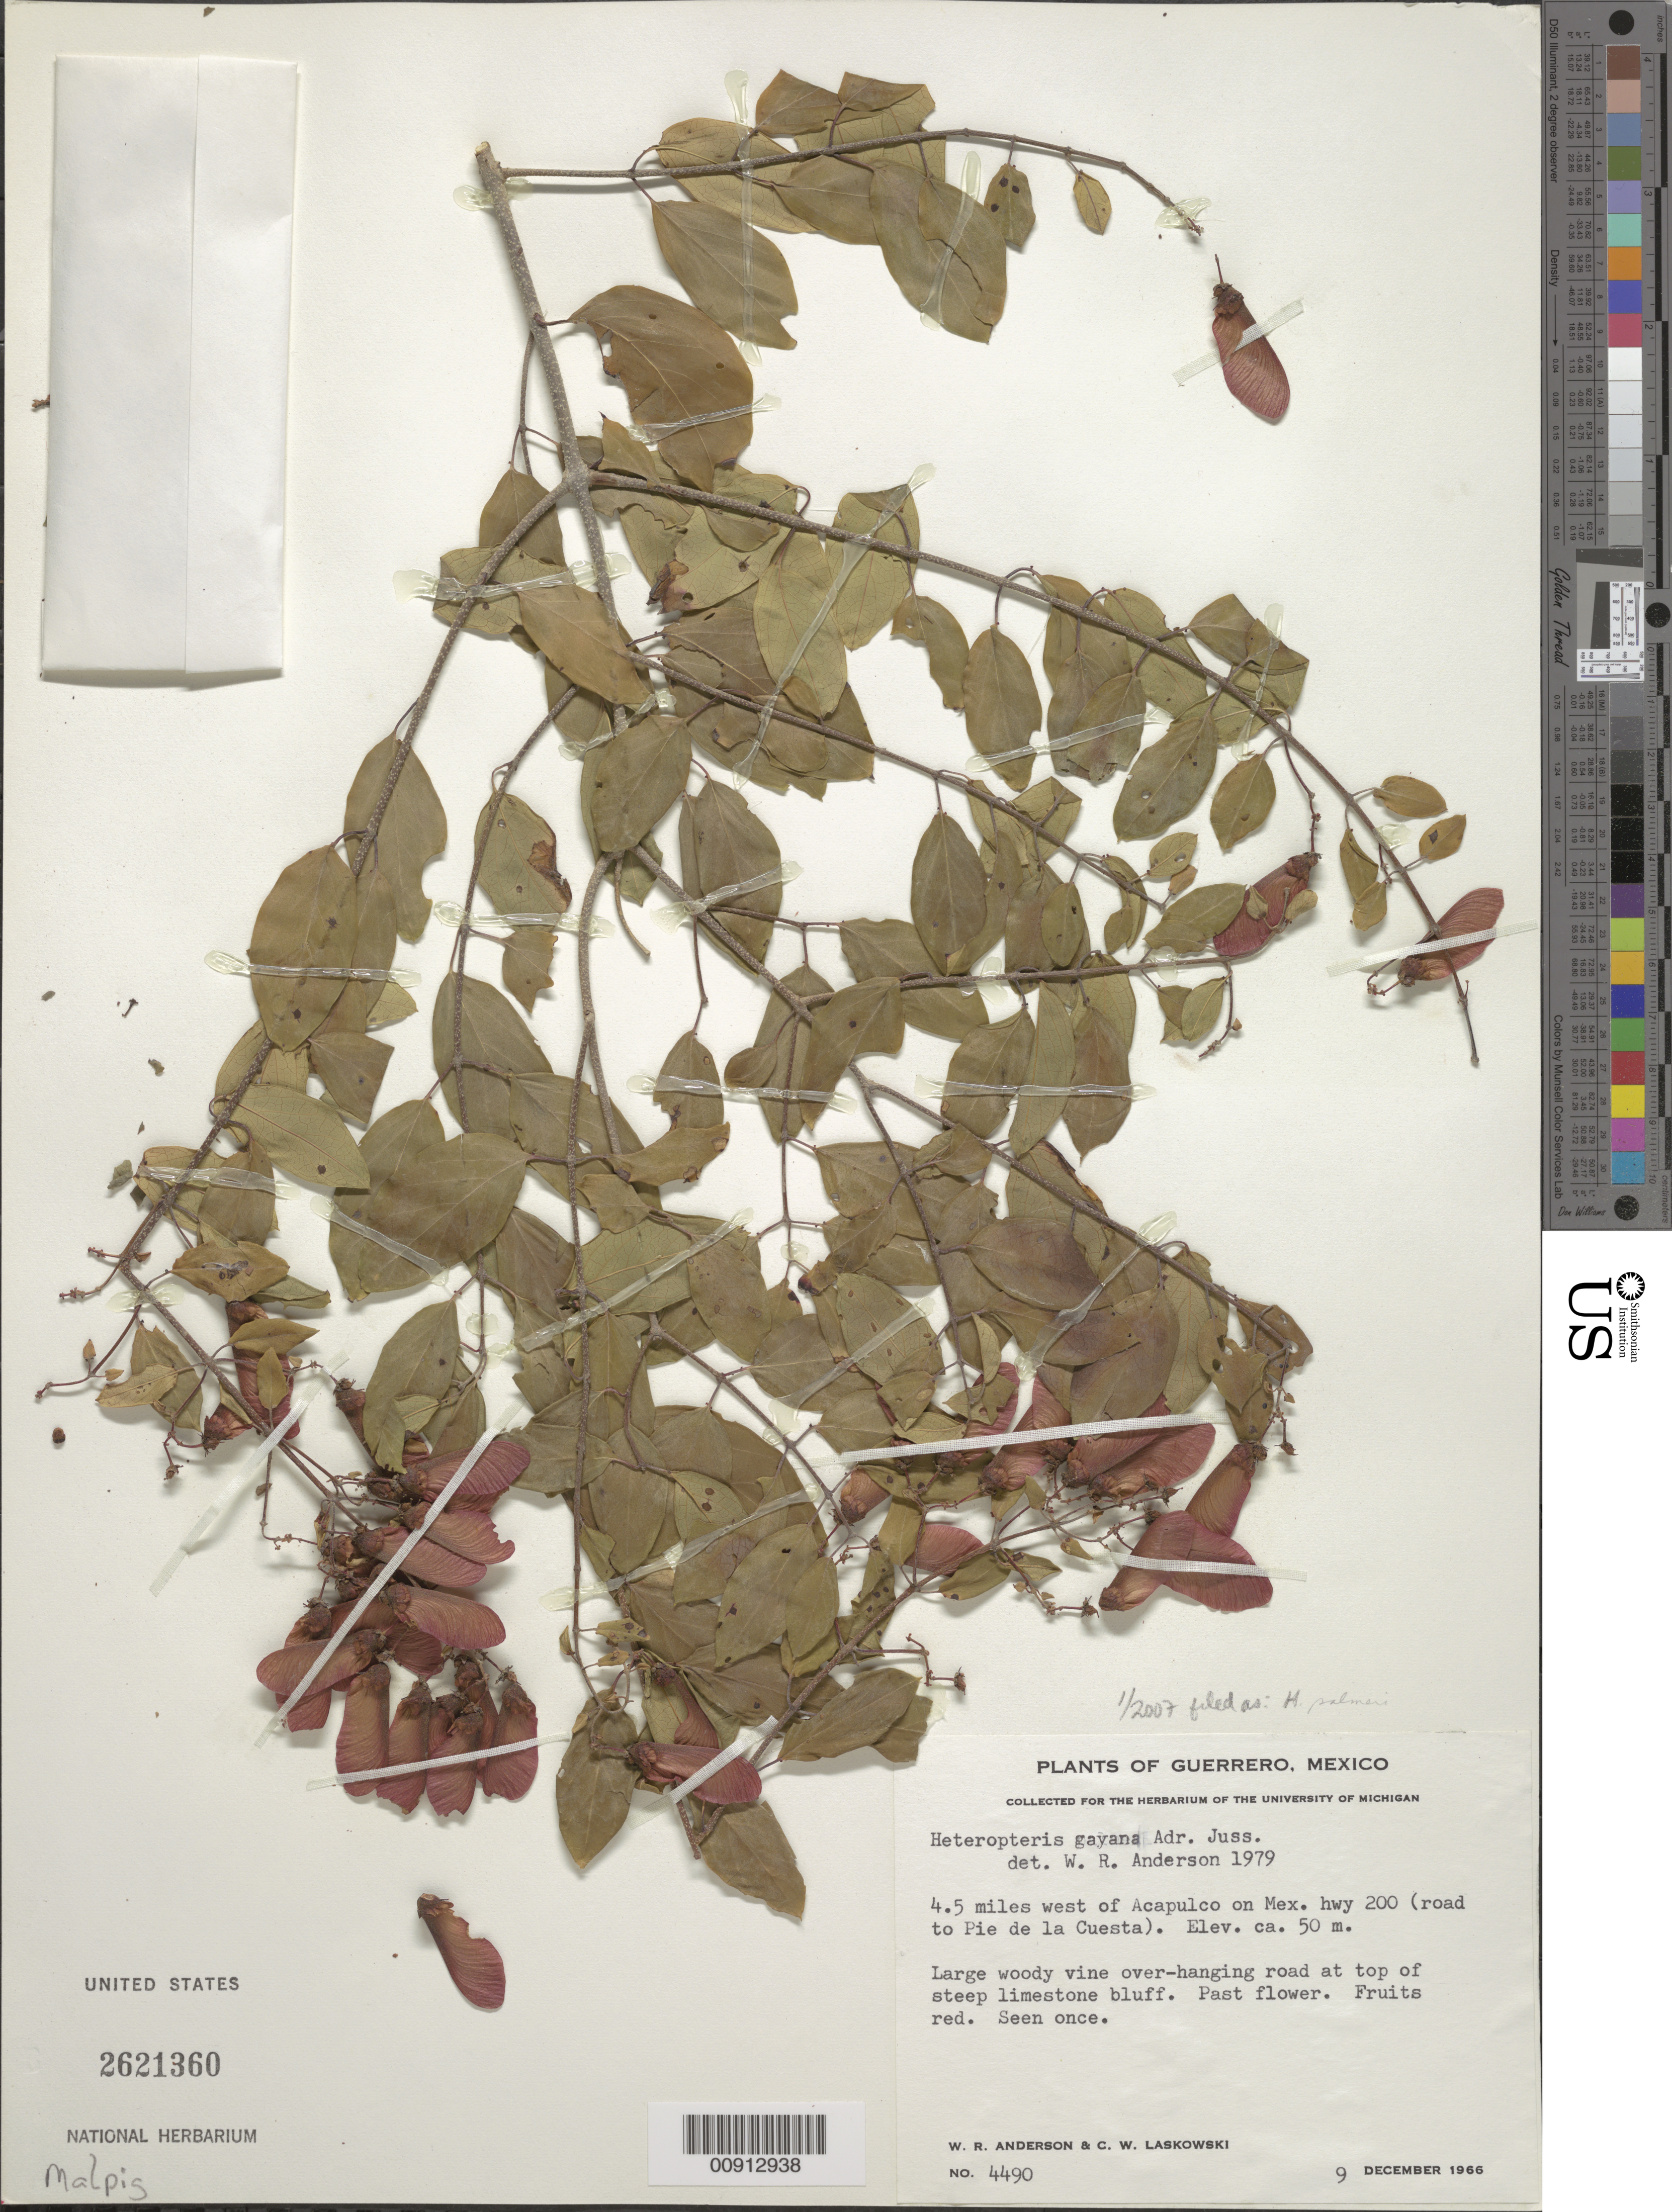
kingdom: Plantae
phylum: Tracheophyta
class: Magnoliopsida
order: Malpighiales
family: Malpighiaceae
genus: Heteropterys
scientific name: Heteropterys palmeri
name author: Rose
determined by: Anderson, W. R.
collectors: W. R. Anderson & C. Laskowski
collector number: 4490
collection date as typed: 09 Dec 1966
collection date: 1966-12-09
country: Mexico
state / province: Guerrero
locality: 4.5 miles west of Acapulco on Mex. Hwy. 200 (road to Pie de la Cuesta).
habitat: Vine over-hanging road at top of steep limestone bluff.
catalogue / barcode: US 2621360